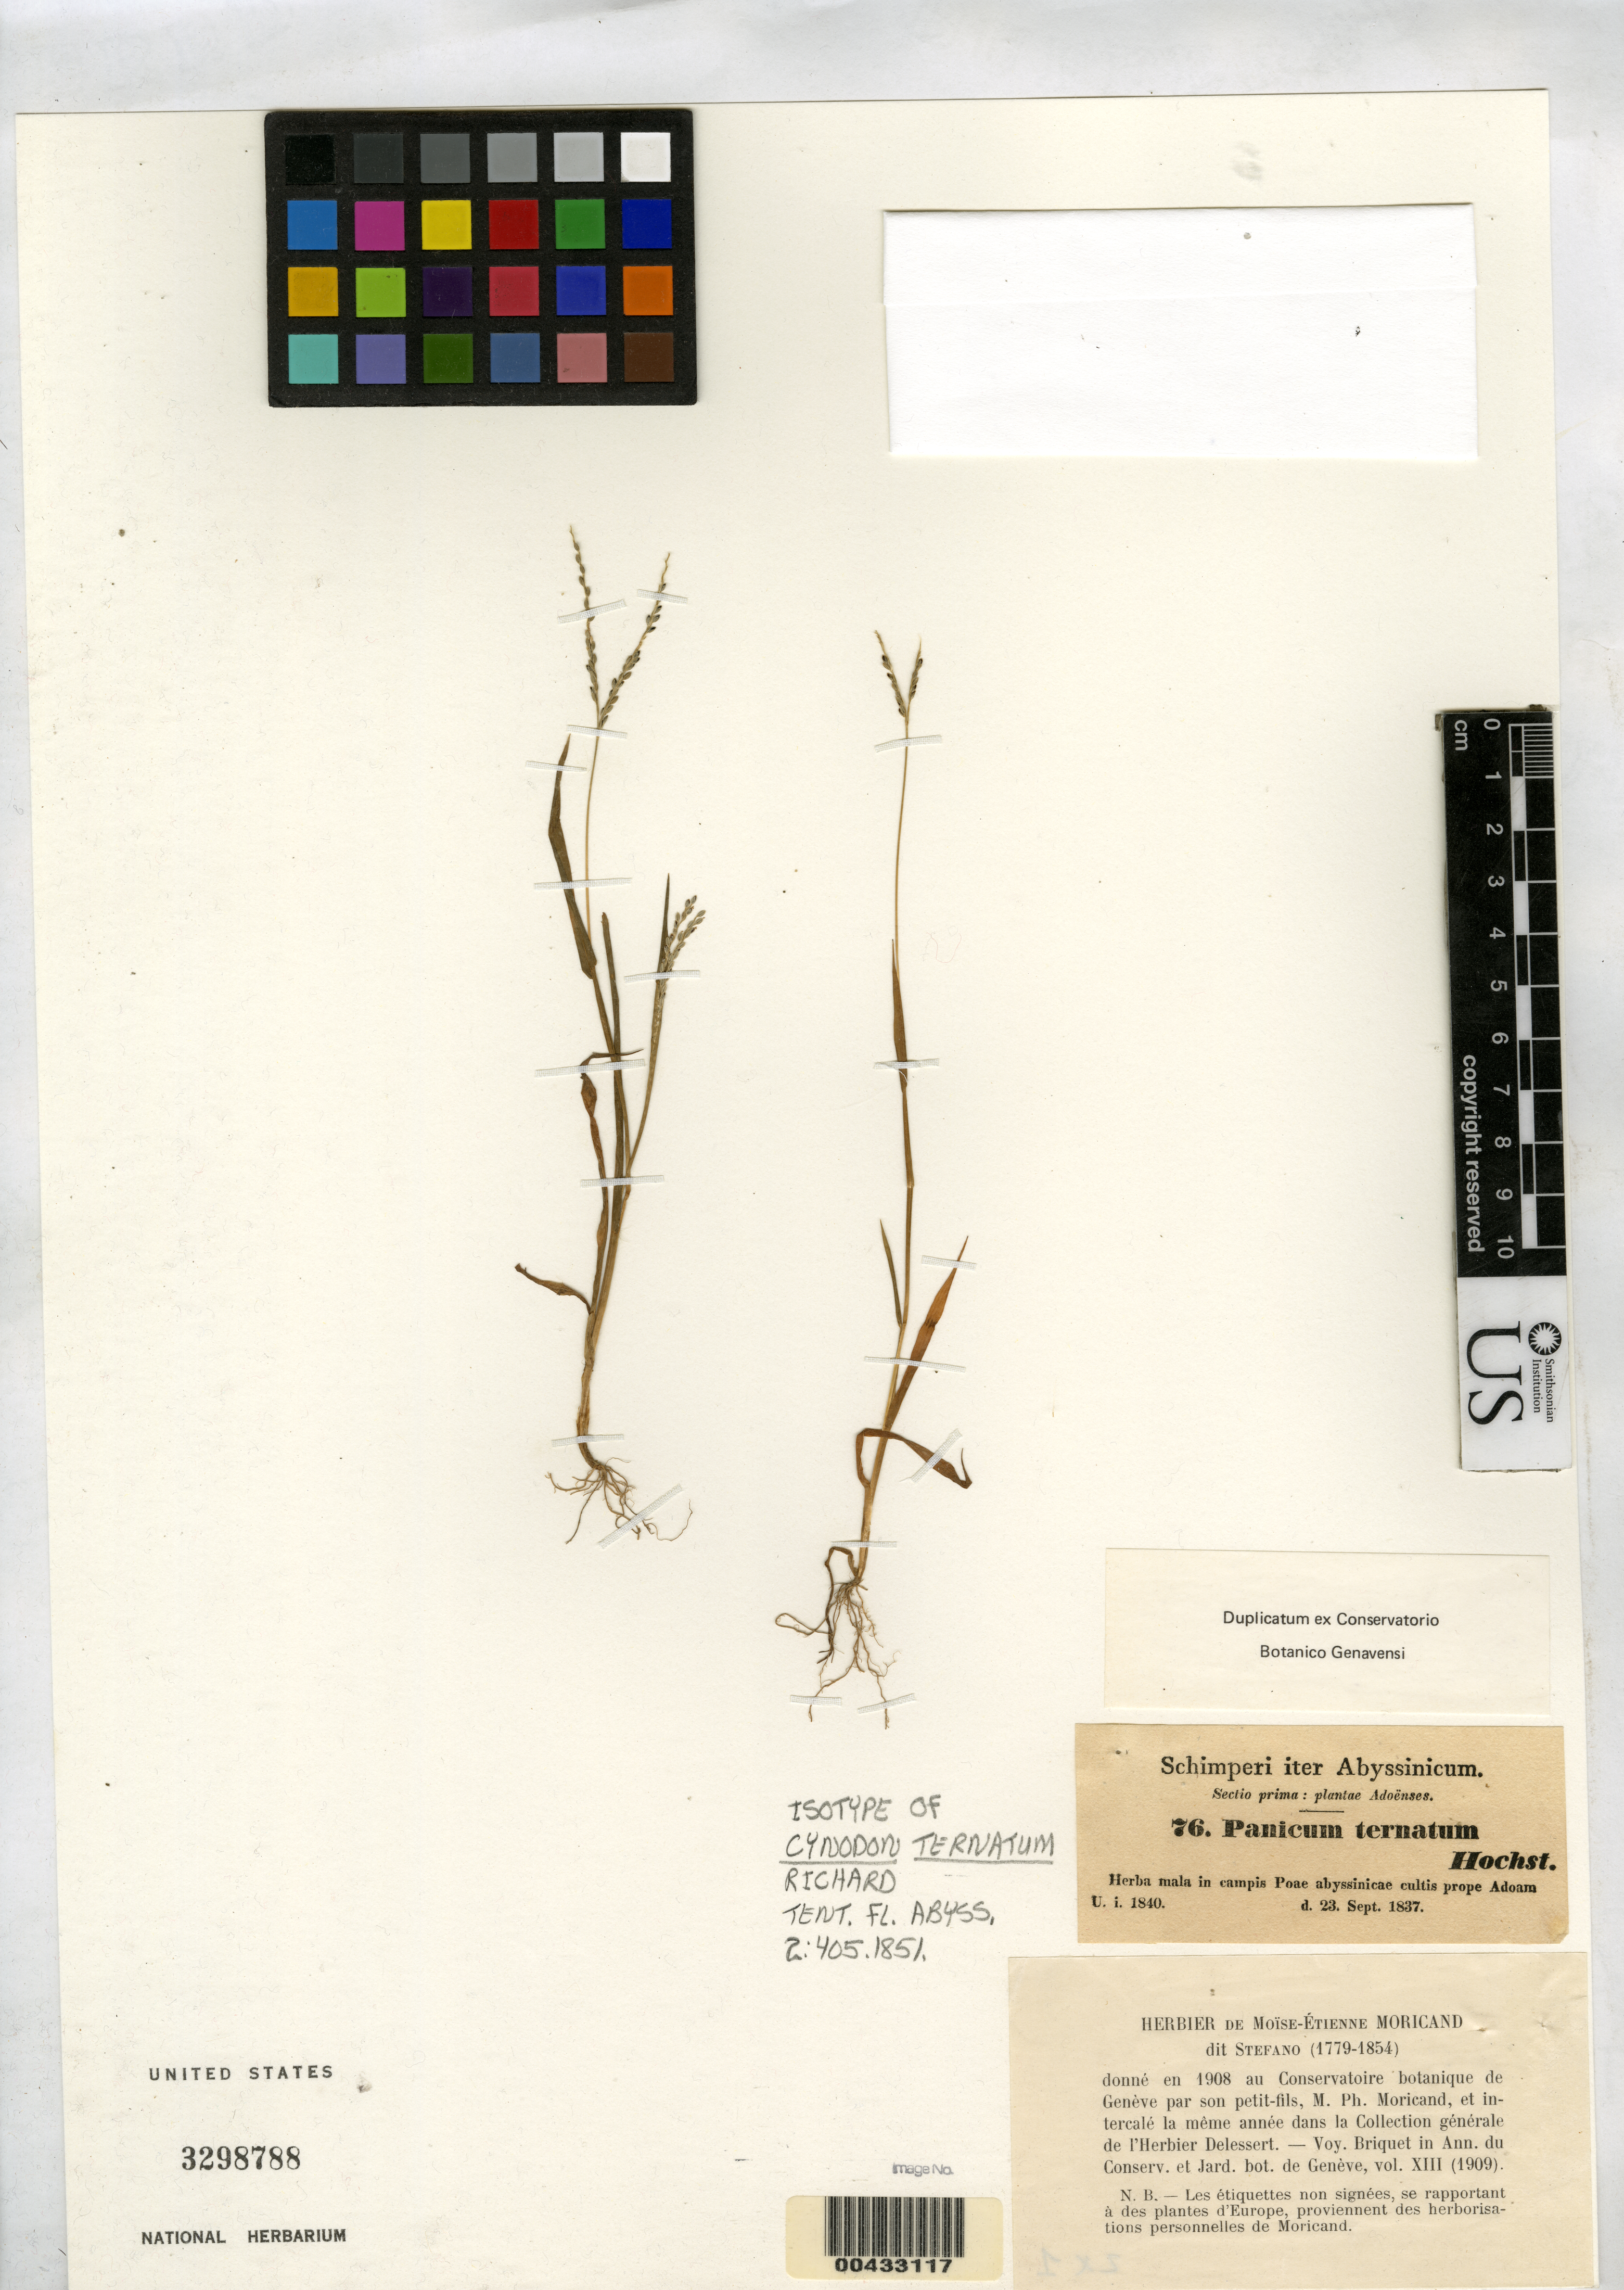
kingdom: Plantae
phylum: Tracheophyta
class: Liliopsida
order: Poales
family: Poaceae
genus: Cynodon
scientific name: Cynodon ternatus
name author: A. Rich.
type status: Isotype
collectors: G. W. Schimper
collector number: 76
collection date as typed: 23 Sep 1837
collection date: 1837-09-23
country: Ethiopia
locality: Herba mala in campis Poae abyssinicae culti prope Adoam. [Weed in cultivated field of Poa abyssinica near Adoa (Adwa?)?]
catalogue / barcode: US 3298788